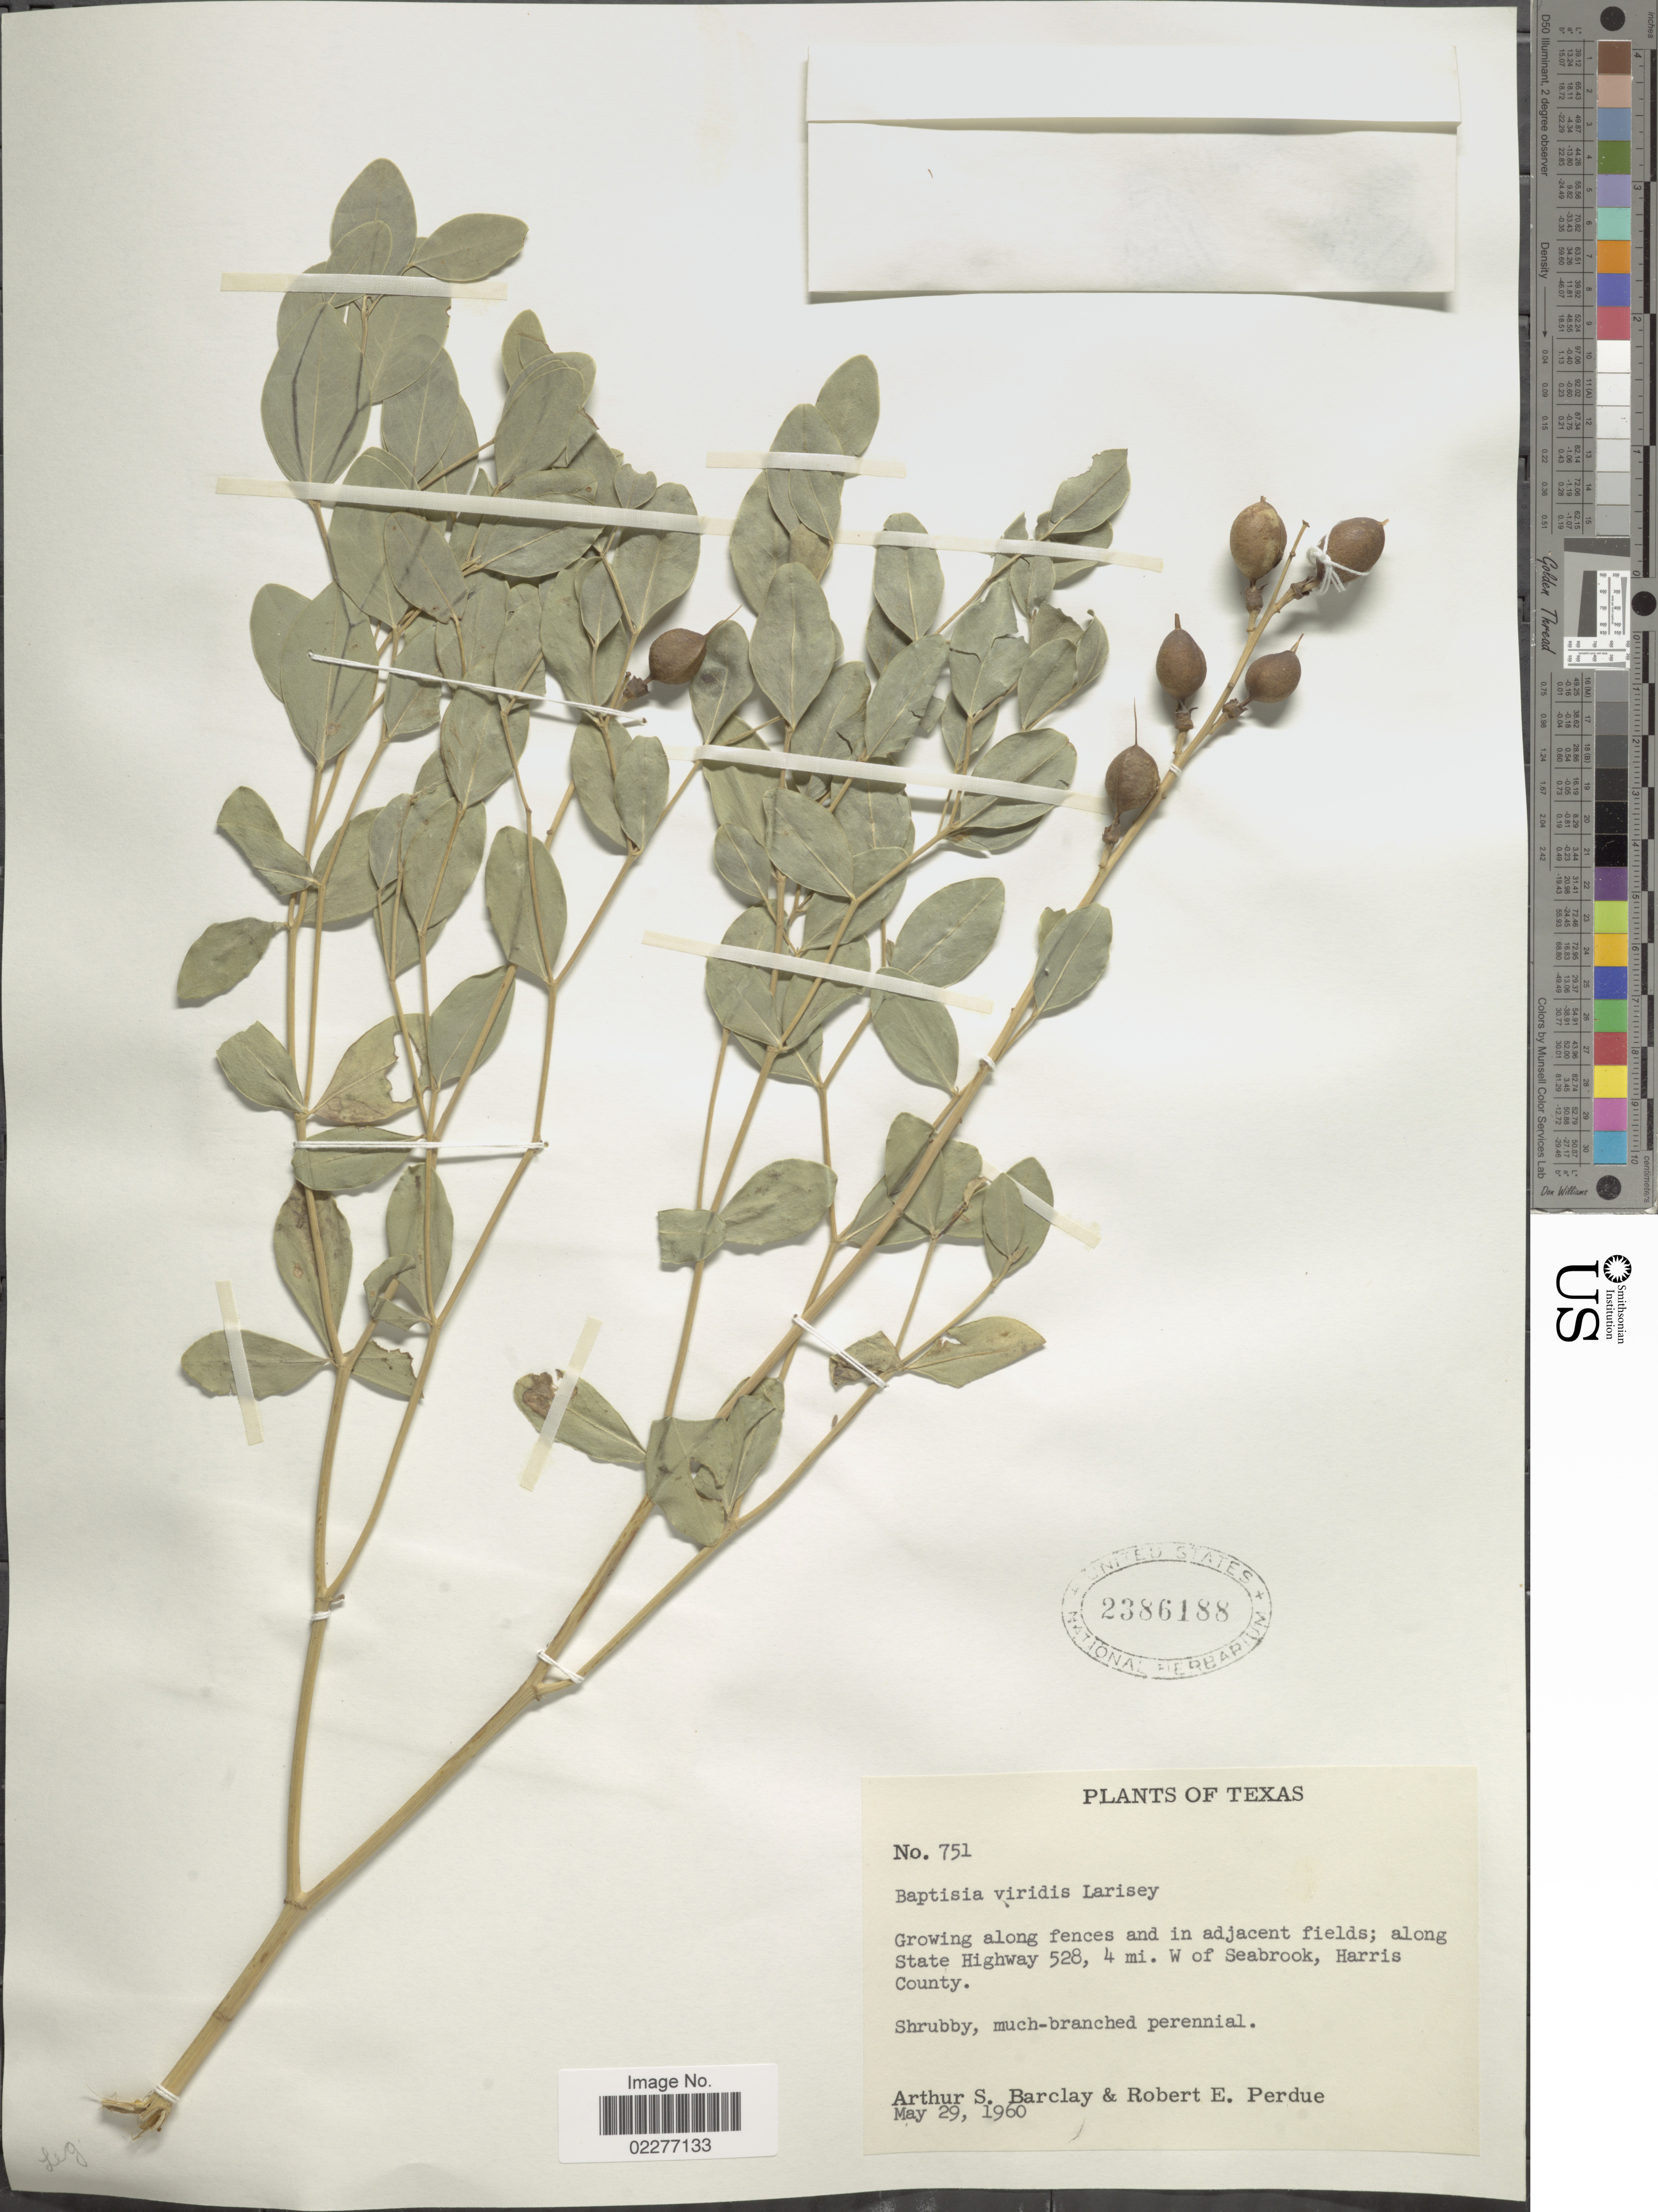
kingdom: Plantae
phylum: Tracheophyta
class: Magnoliopsida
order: Fabales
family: Fabaceae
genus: Baptisia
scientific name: Baptisia viridis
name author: Larisey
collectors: A. S. Barclay & R. E. Perdue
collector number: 751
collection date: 1960-05-29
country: United States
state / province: Texas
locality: Growing along fences and in adjacent fields; along State Highway 528, 4 mi W of Seabrook, Harris County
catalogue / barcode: US 2386188